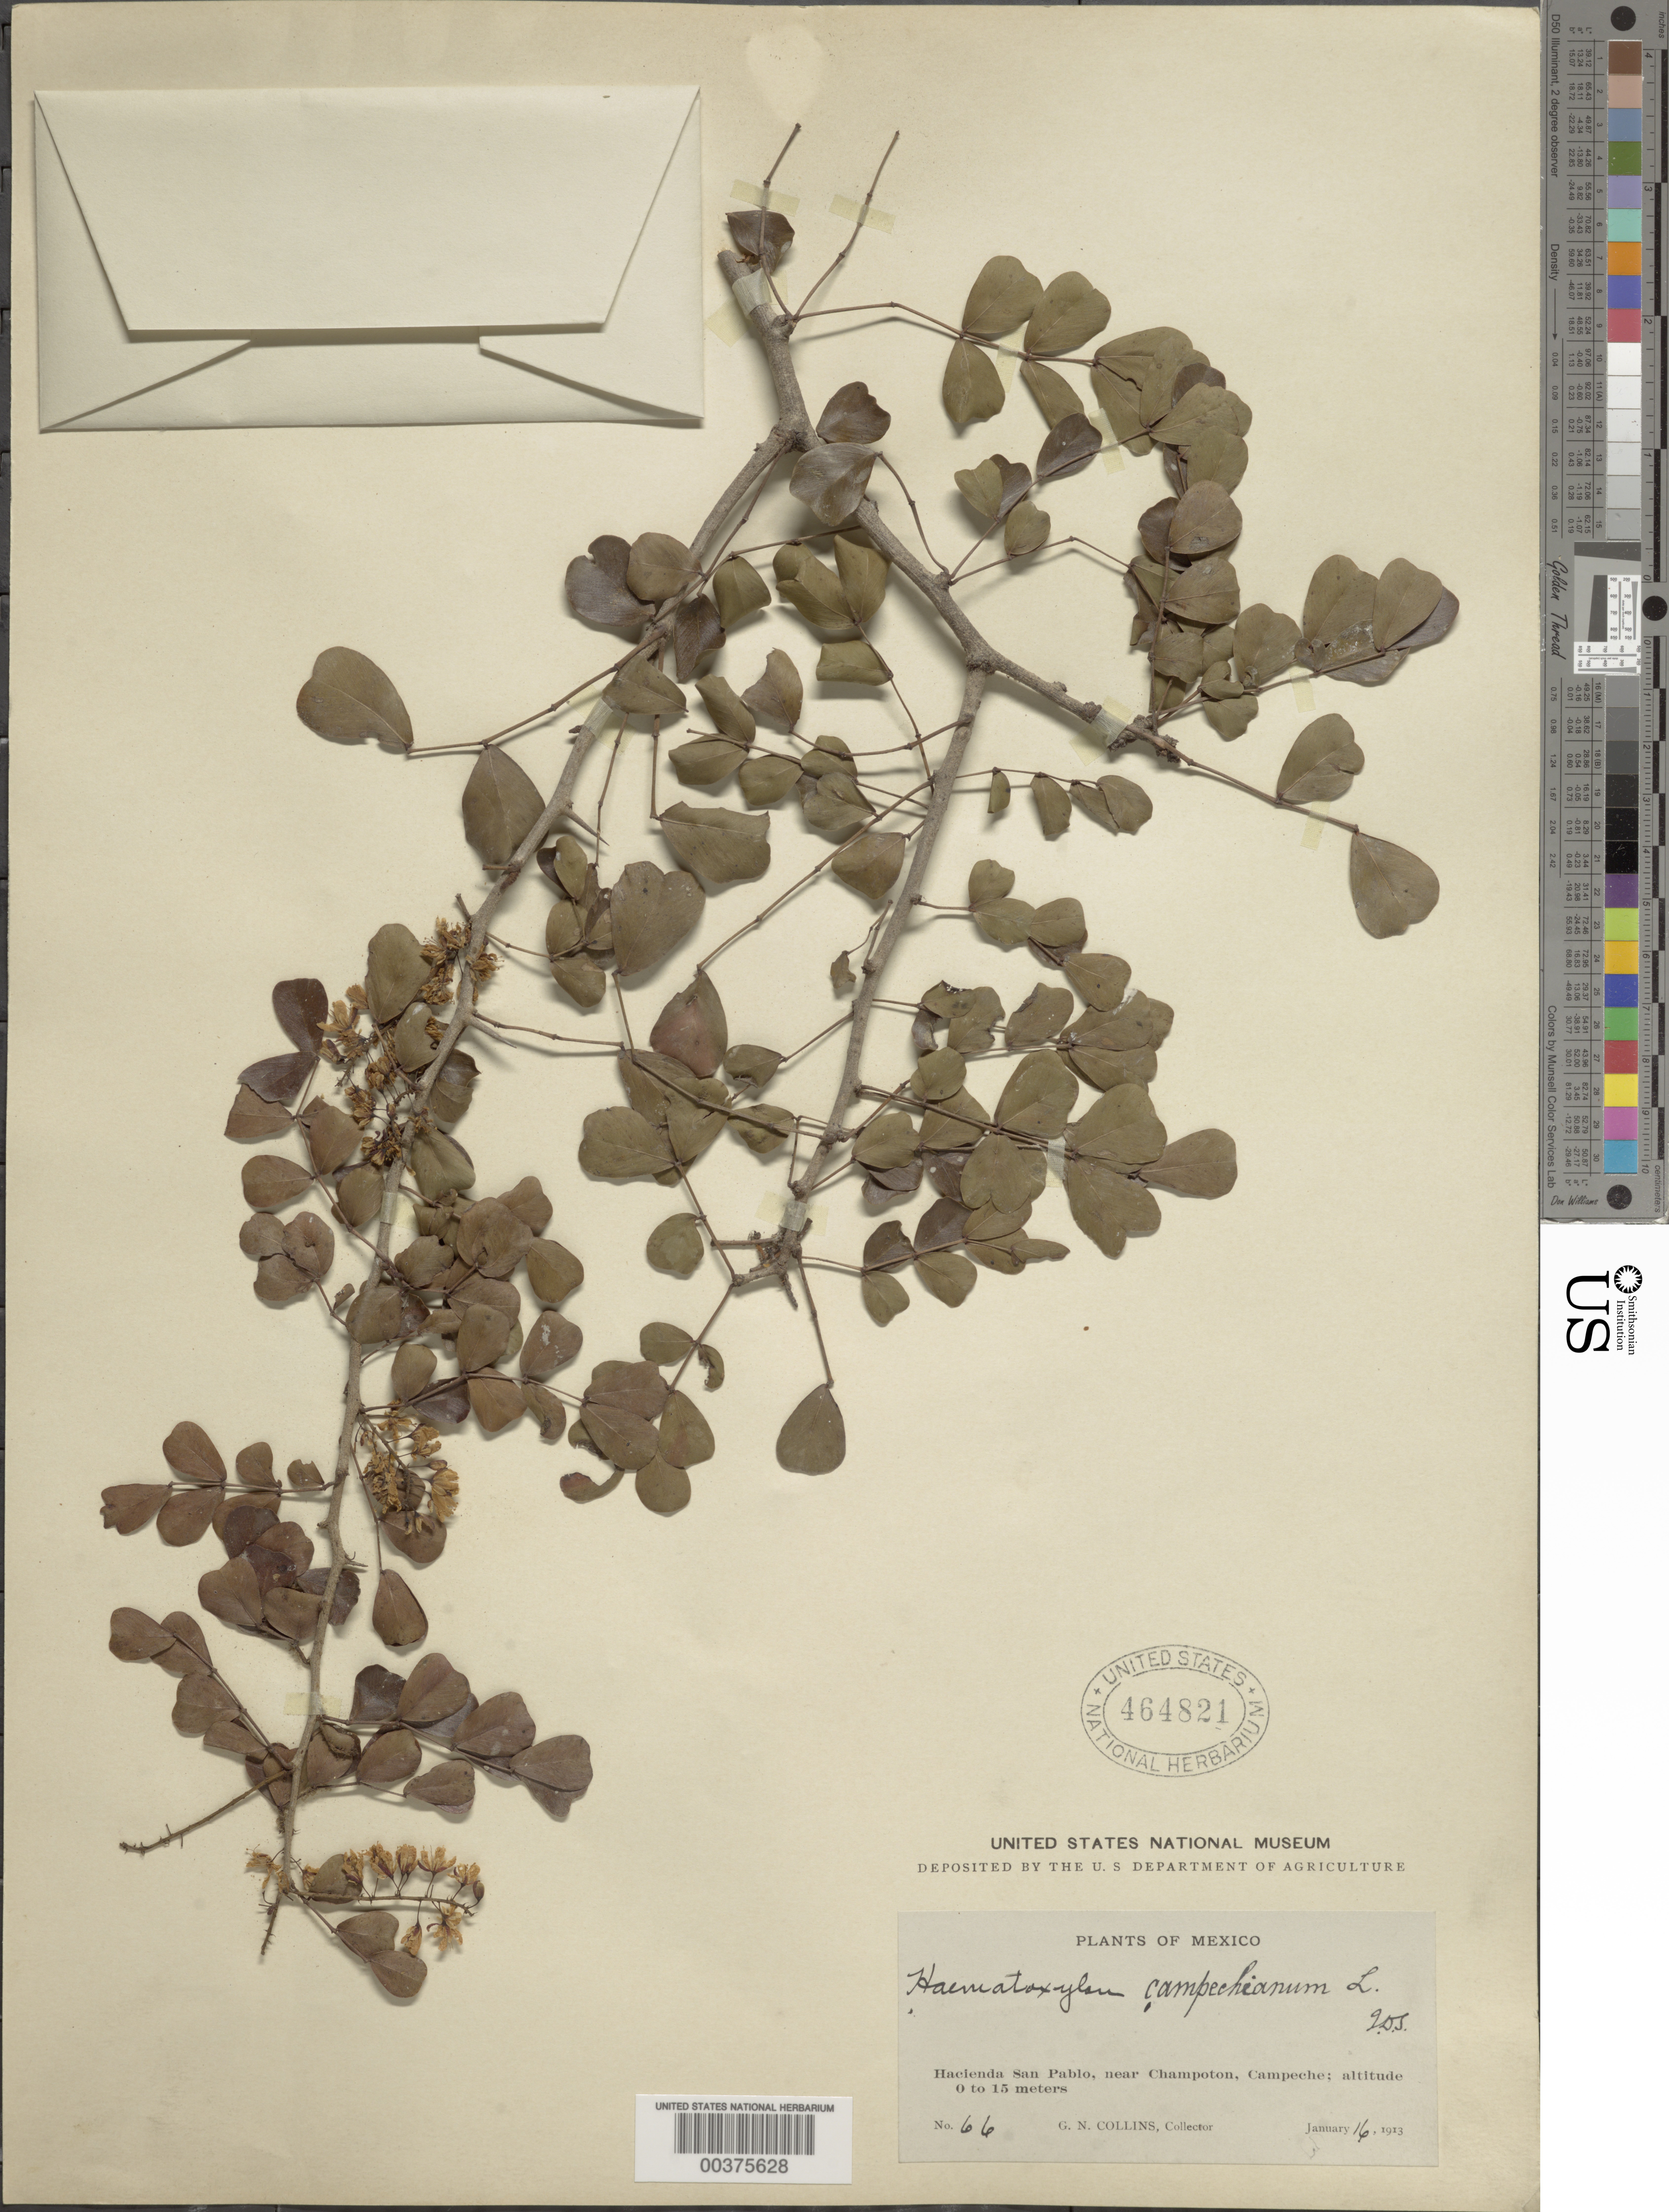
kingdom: Plantae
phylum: Tracheophyta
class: Magnoliopsida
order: Fabales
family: Fabaceae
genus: Haematoxylum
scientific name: Haematoxylum campechianum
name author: L.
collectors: G. Collins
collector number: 66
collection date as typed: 16 Jan 1913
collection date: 1913-01-16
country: Mexico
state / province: Campeche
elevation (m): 0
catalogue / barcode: US 464821